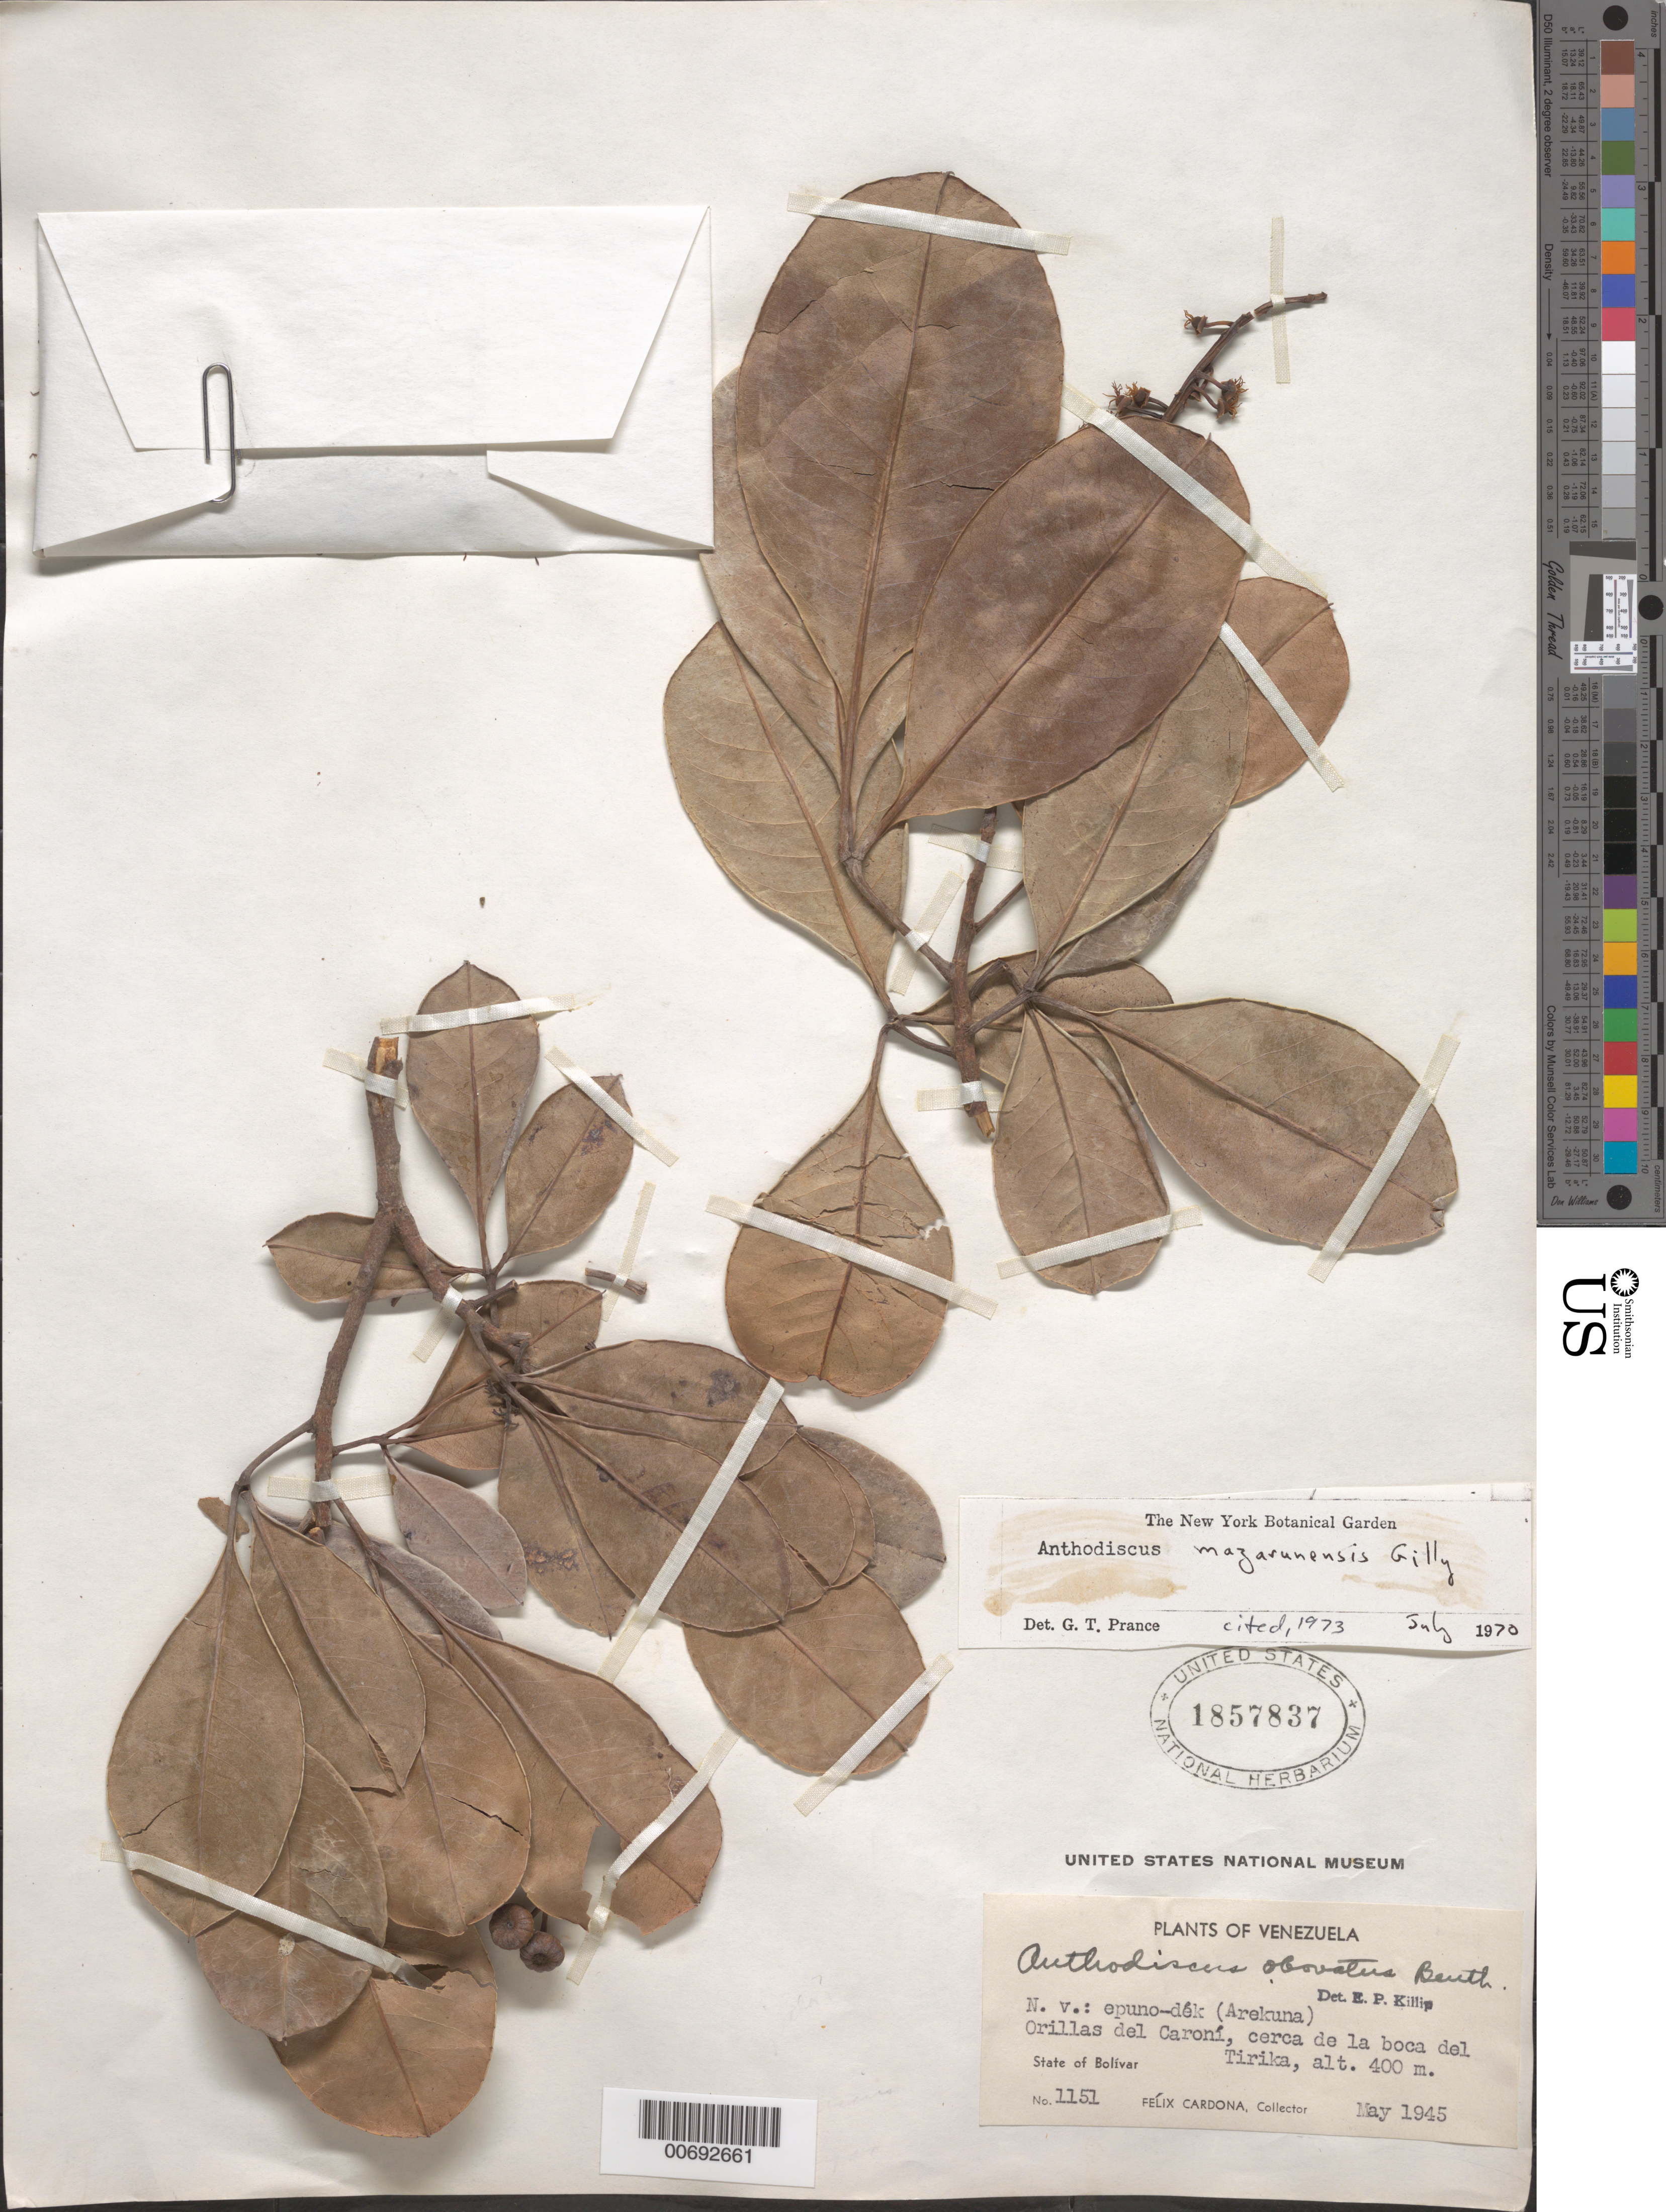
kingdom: Plantae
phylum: Tracheophyta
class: Magnoliopsida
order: Malpighiales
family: Caryocaraceae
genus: Anthodiscus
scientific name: Anthodiscus mazarunensis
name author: Gilly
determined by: Prance, G. T.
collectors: F. Cardona Puig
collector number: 1151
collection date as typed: May-45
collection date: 1945-05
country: Venezuela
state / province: Bolívar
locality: Río Caroní, Río Tírica (Guayana)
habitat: Riverside, near mouth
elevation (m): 400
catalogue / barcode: US 1857837